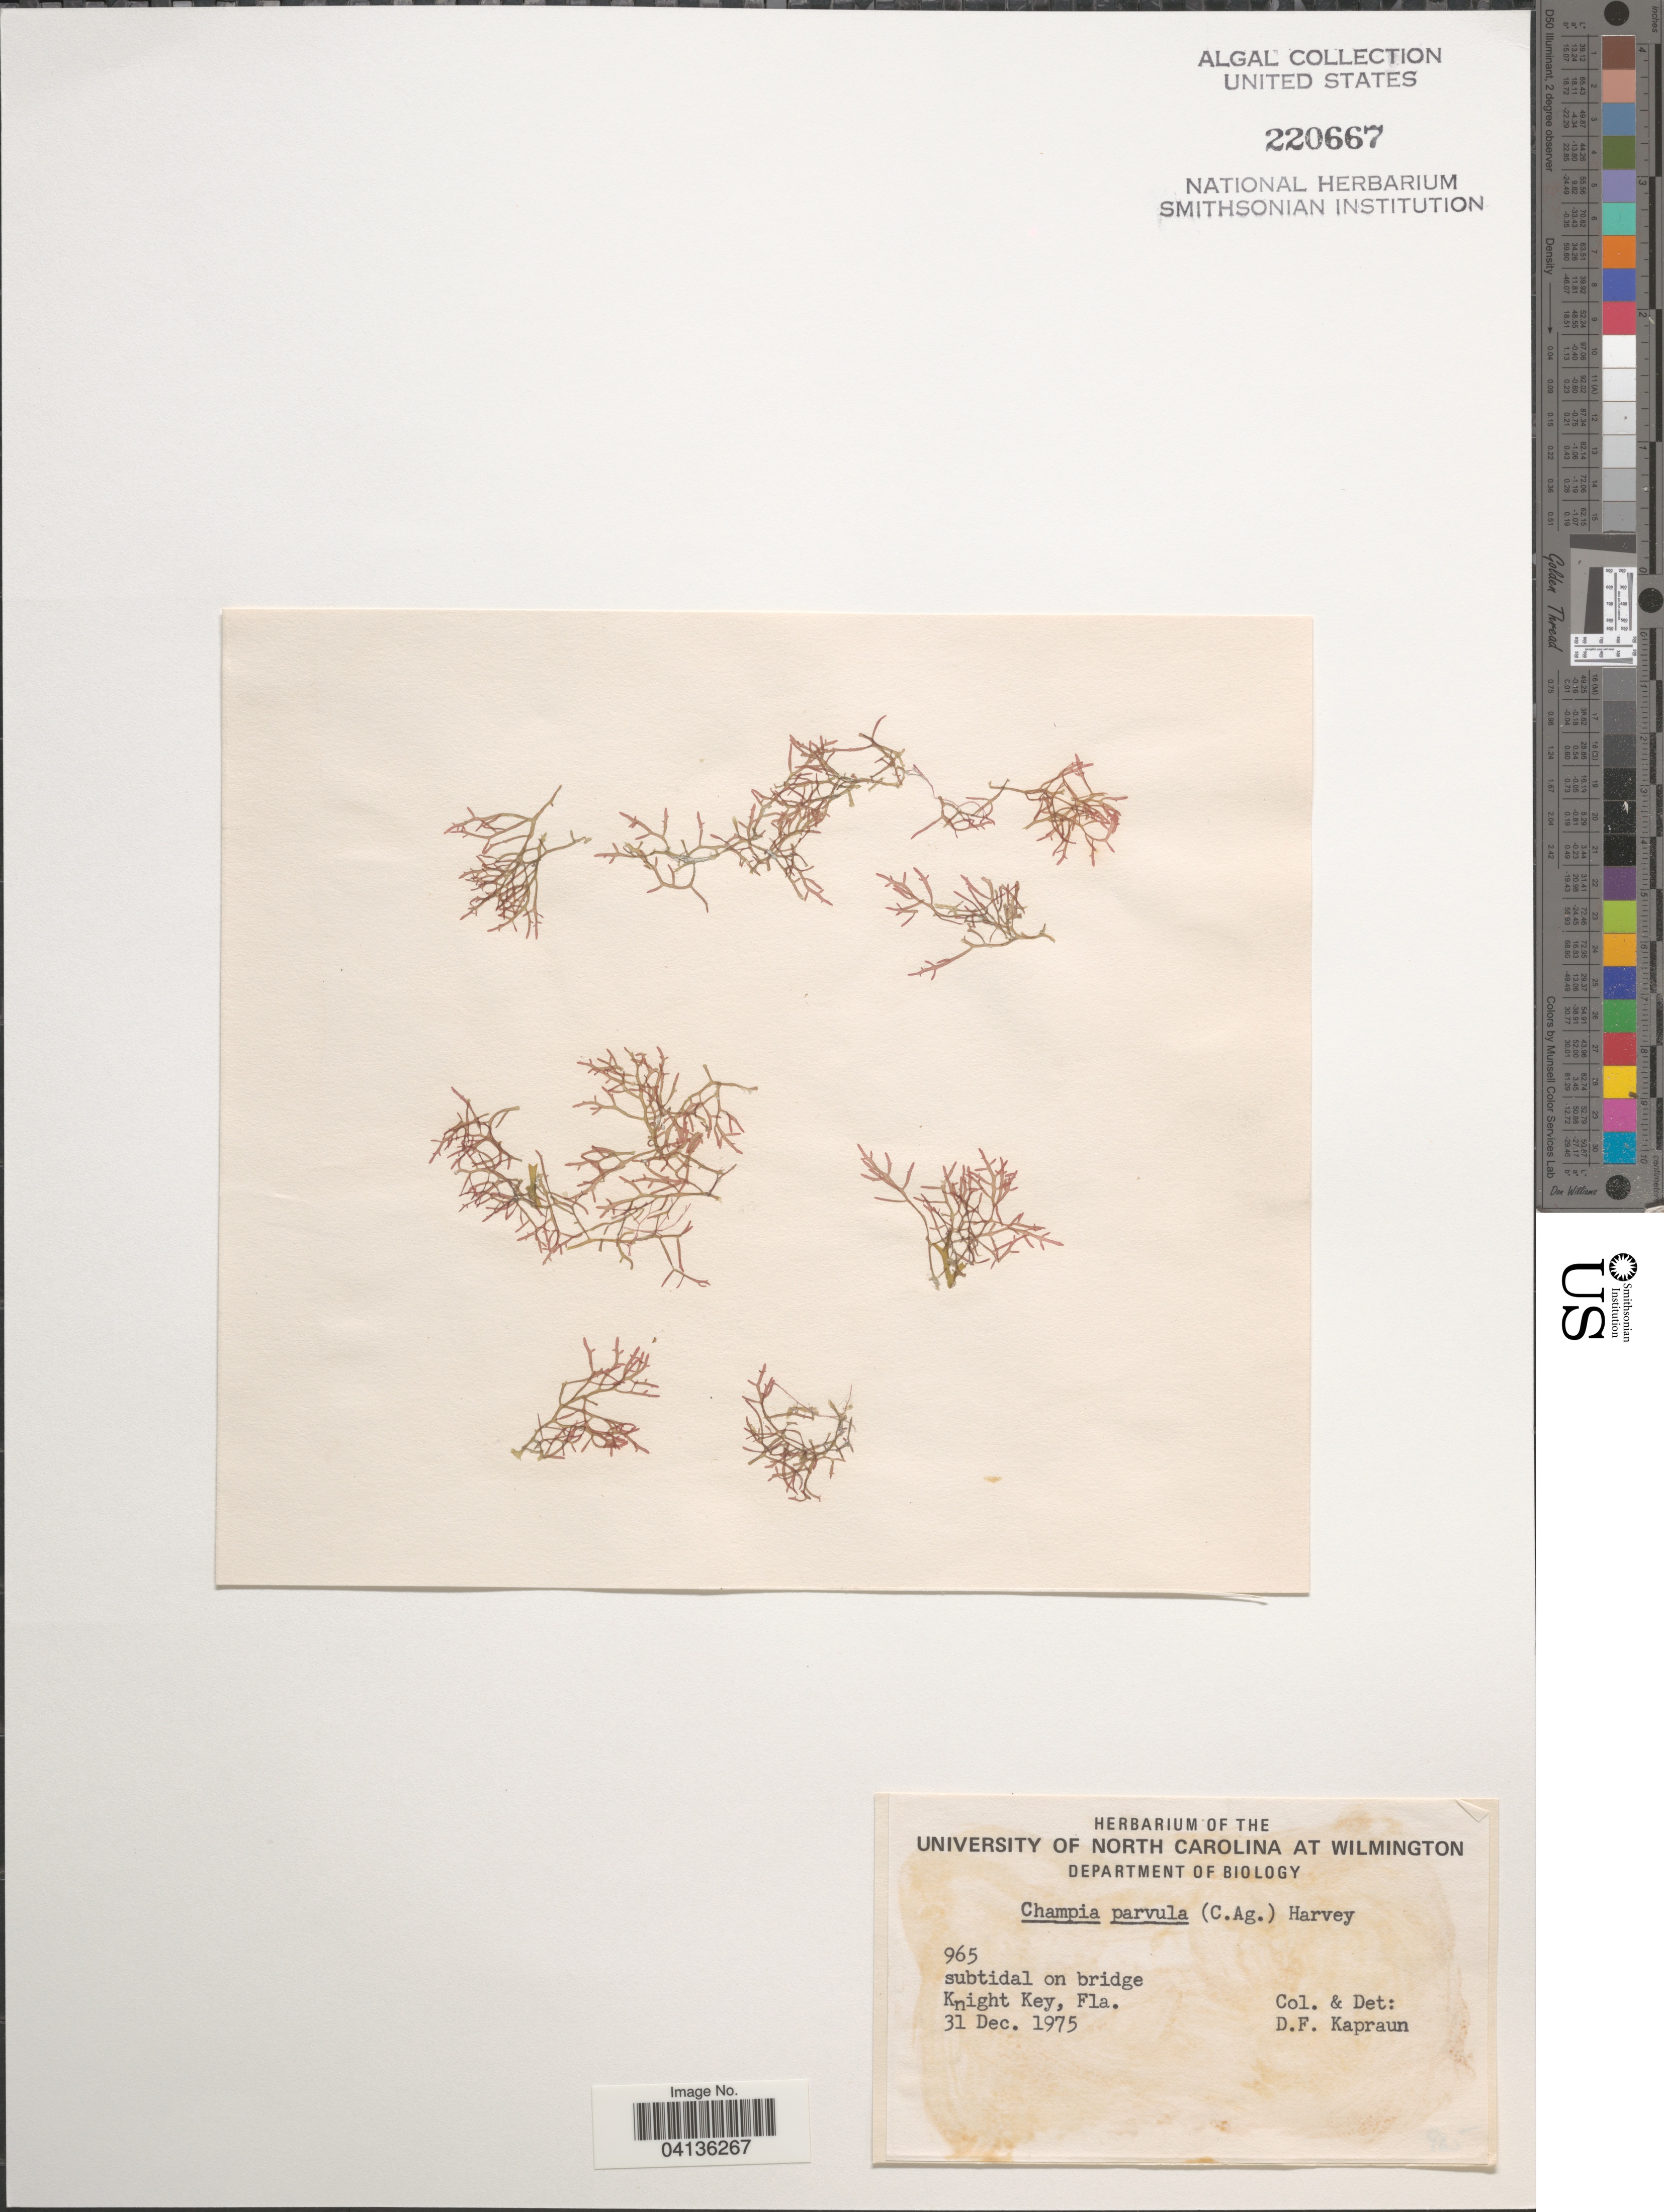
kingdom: Plantae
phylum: Rhodophyta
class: Florideophyceae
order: Rhodymeniales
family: Champiaceae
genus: Champia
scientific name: Champia parvula var. prostrata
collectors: D. F. Kapraun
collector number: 965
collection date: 1975-12-31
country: United States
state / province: Florida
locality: Subtidal on bridge. Knight Key.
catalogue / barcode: US 220667